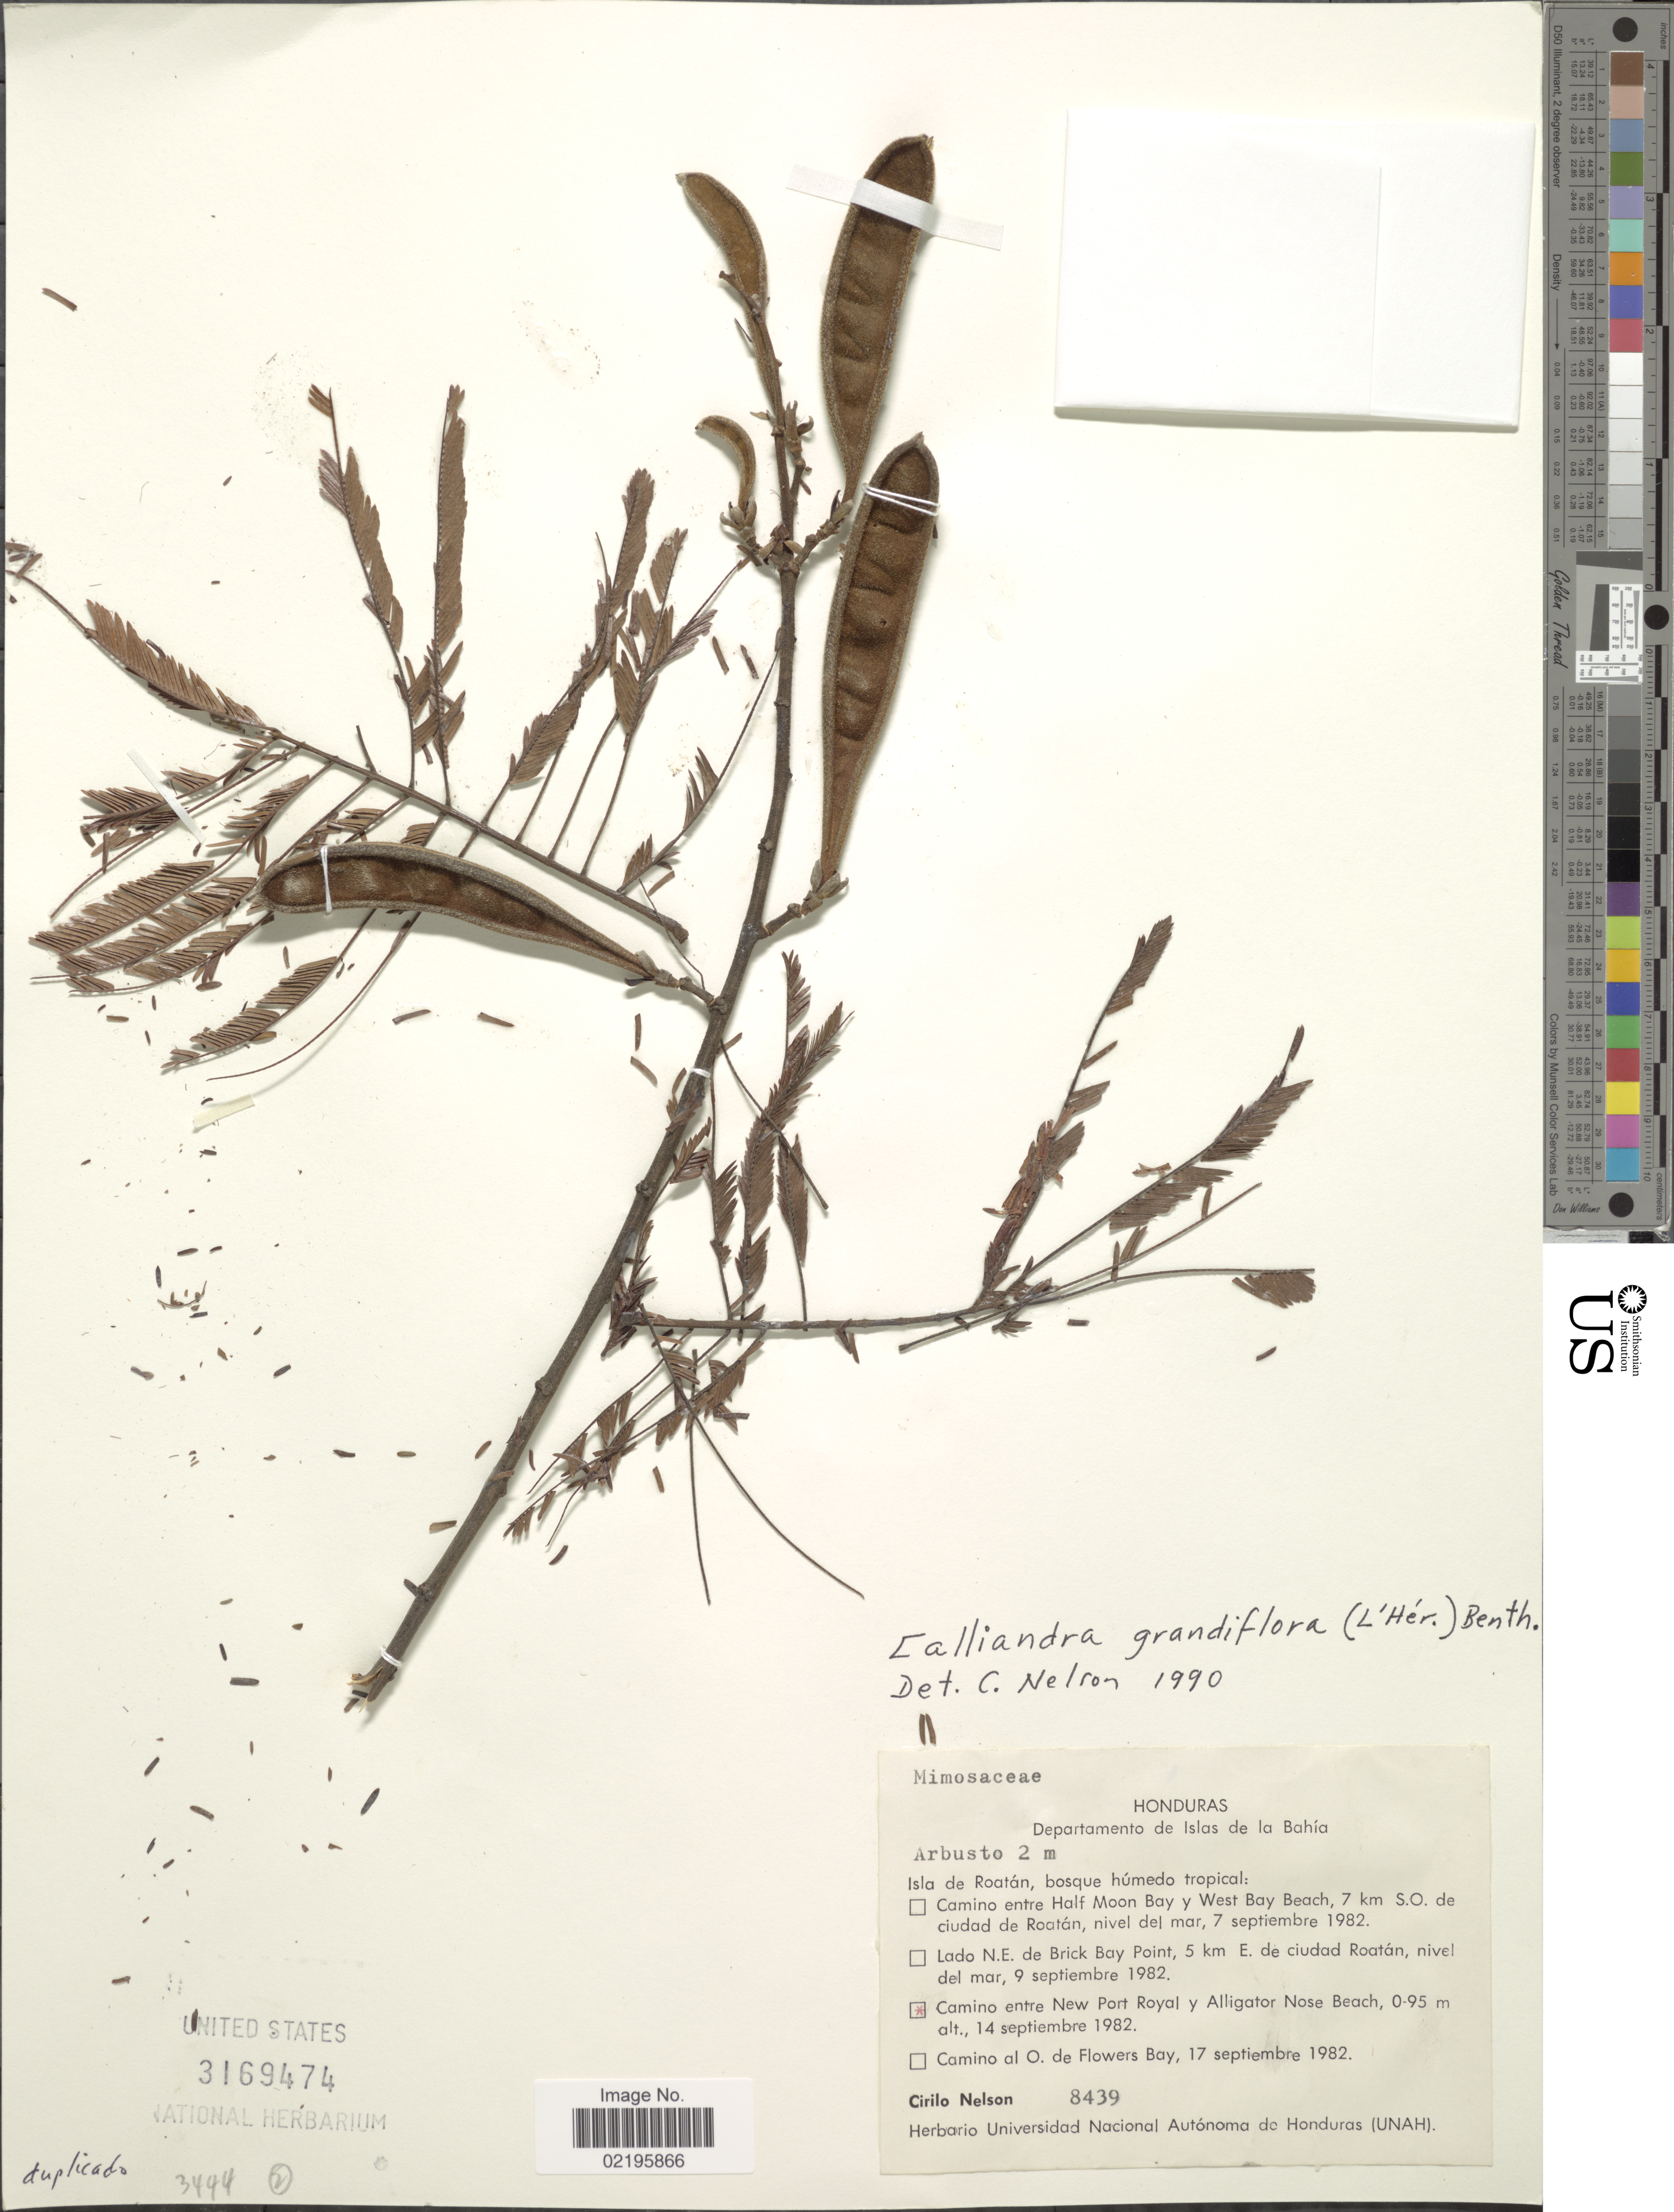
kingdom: Plantae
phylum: Tracheophyta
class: Magnoliopsida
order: Fabales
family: Fabaceae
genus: Calliandra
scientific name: Calliandra grandiflora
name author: (L'Hér.) Benth.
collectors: C. Nelson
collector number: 8439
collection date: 1982-09-14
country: Honduras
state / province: Islas de la Bahía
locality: Camino entre New Port Royal y Alligator Nose Beach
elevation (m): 0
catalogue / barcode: US 3169474